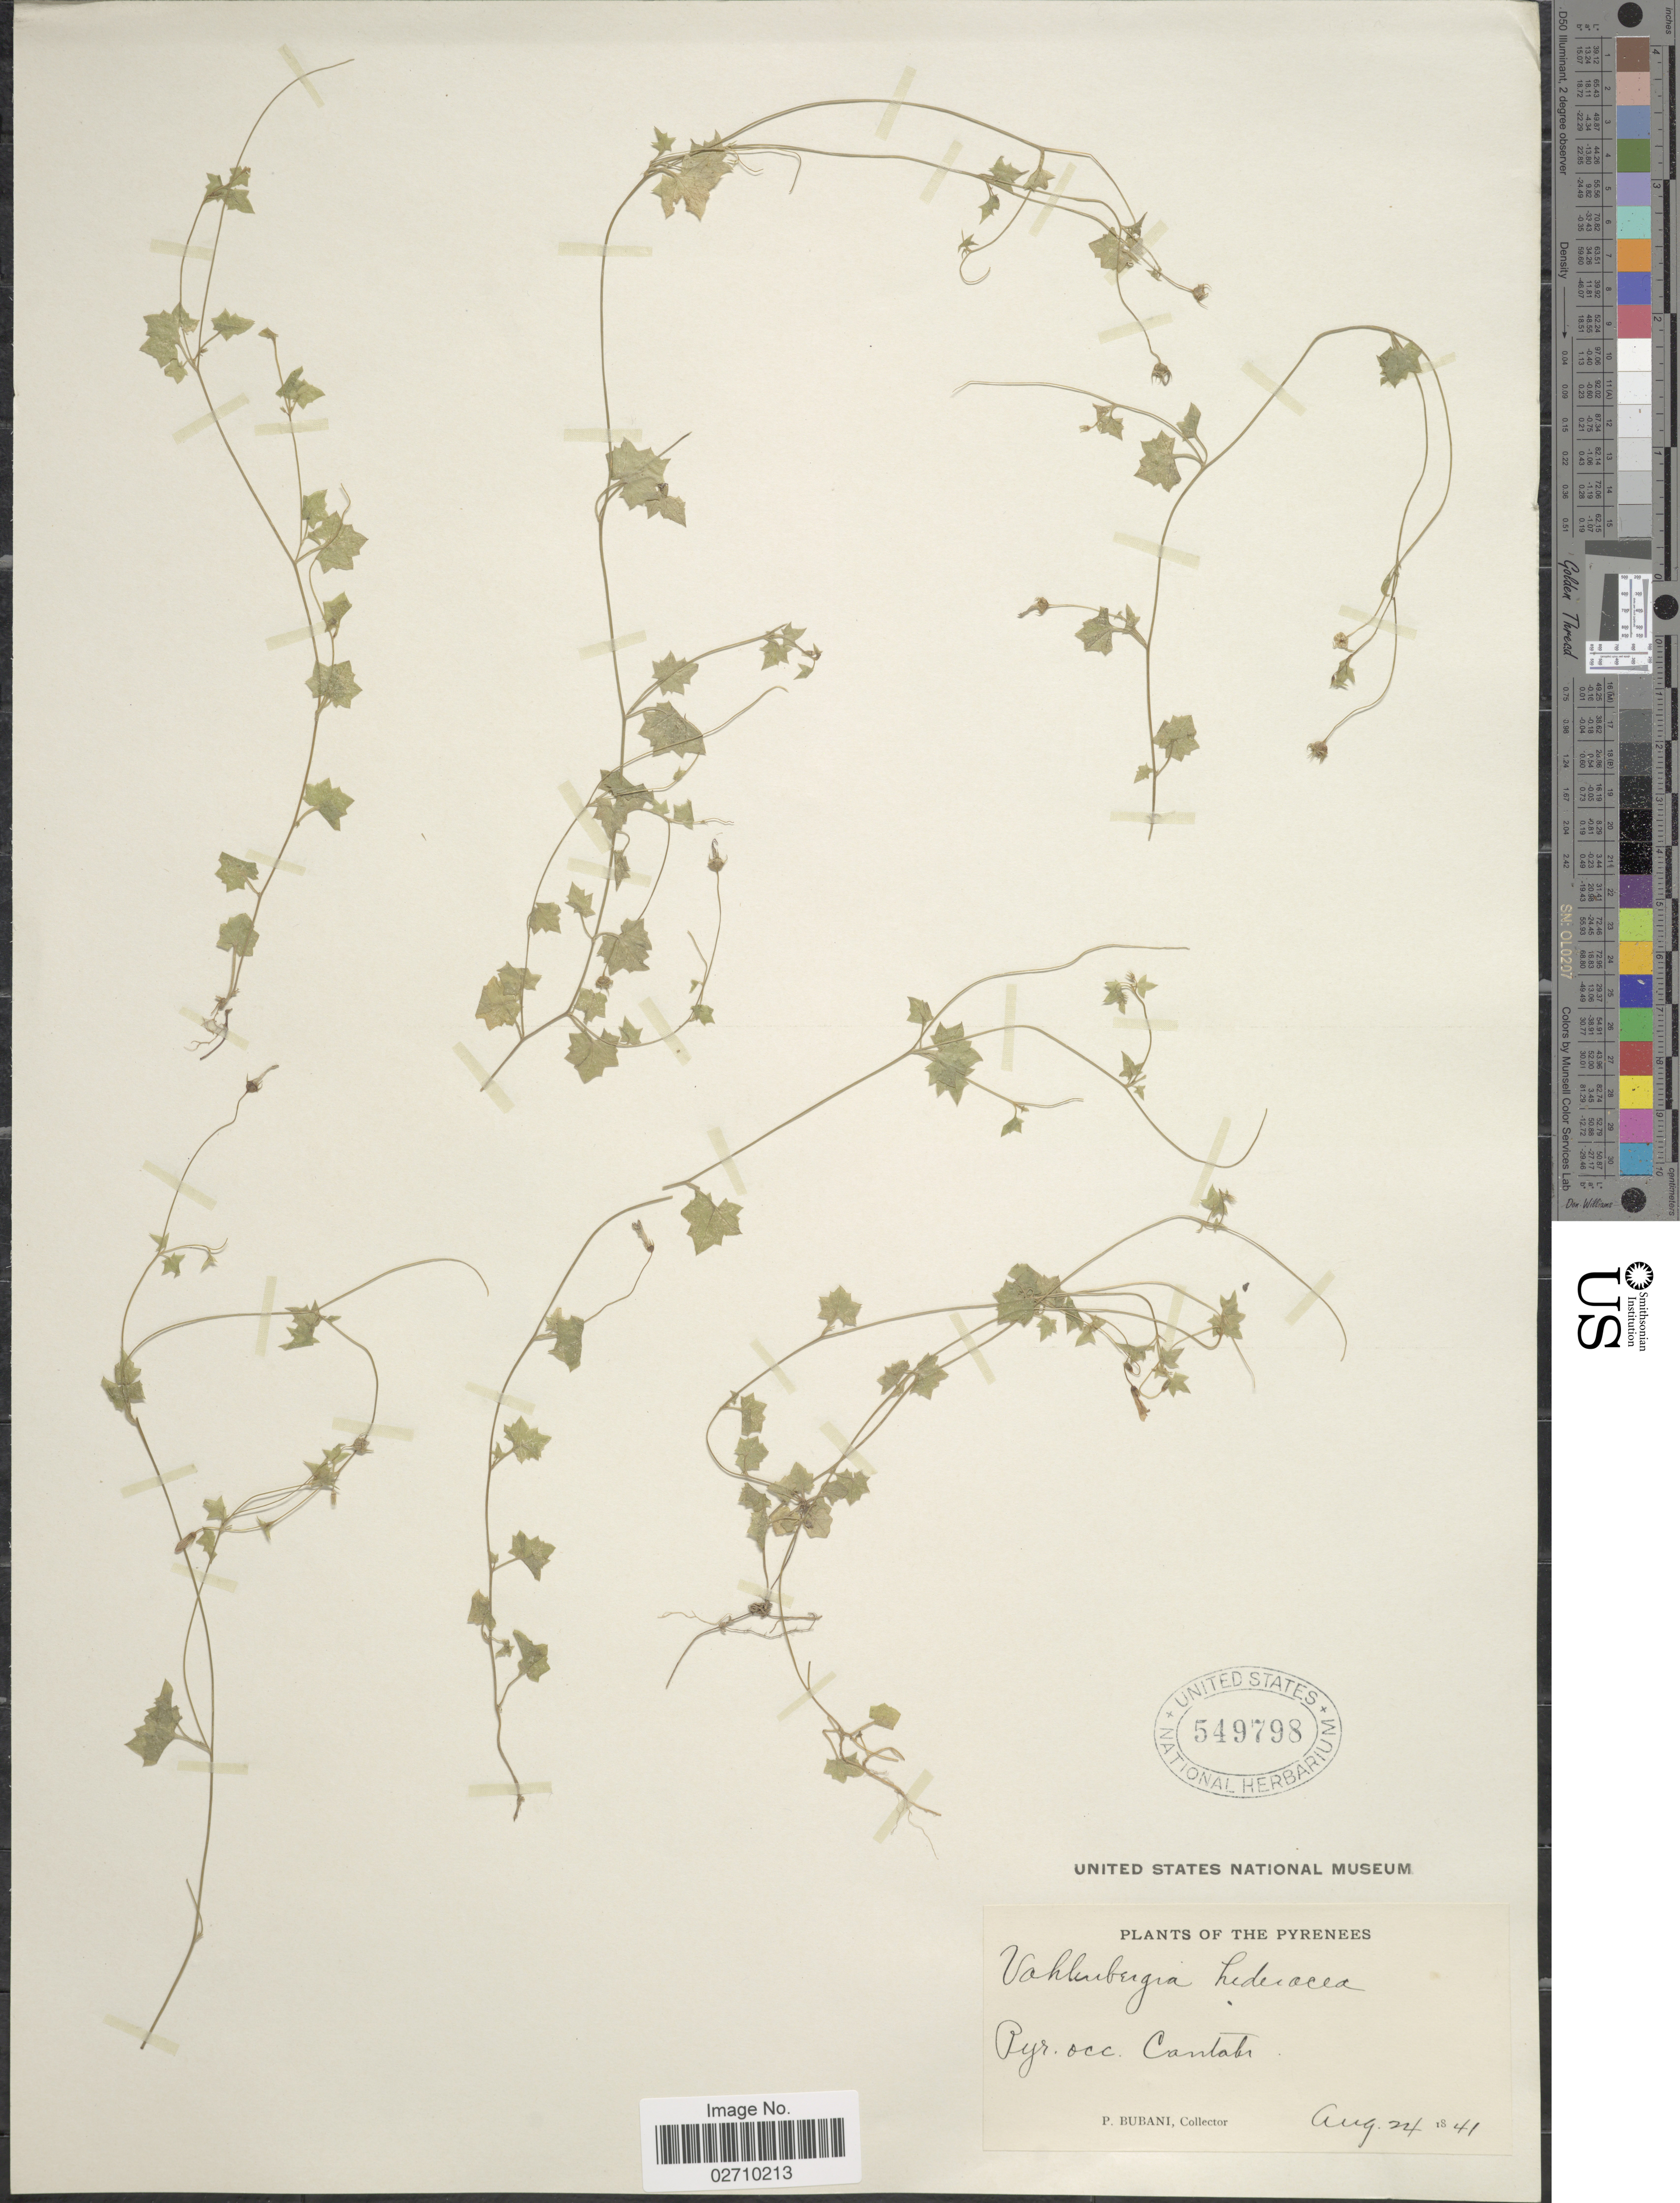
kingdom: Plantae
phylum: Tracheophyta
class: Magnoliopsida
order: Asterales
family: Campanulaceae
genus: Wahlenbergia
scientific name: Wahlenbergia hederacea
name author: Rchb.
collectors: P. Bubani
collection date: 1841-08-24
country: Spain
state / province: Cantabria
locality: Pyrenees. Pyr. occ. Cantabr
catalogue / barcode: US 549798